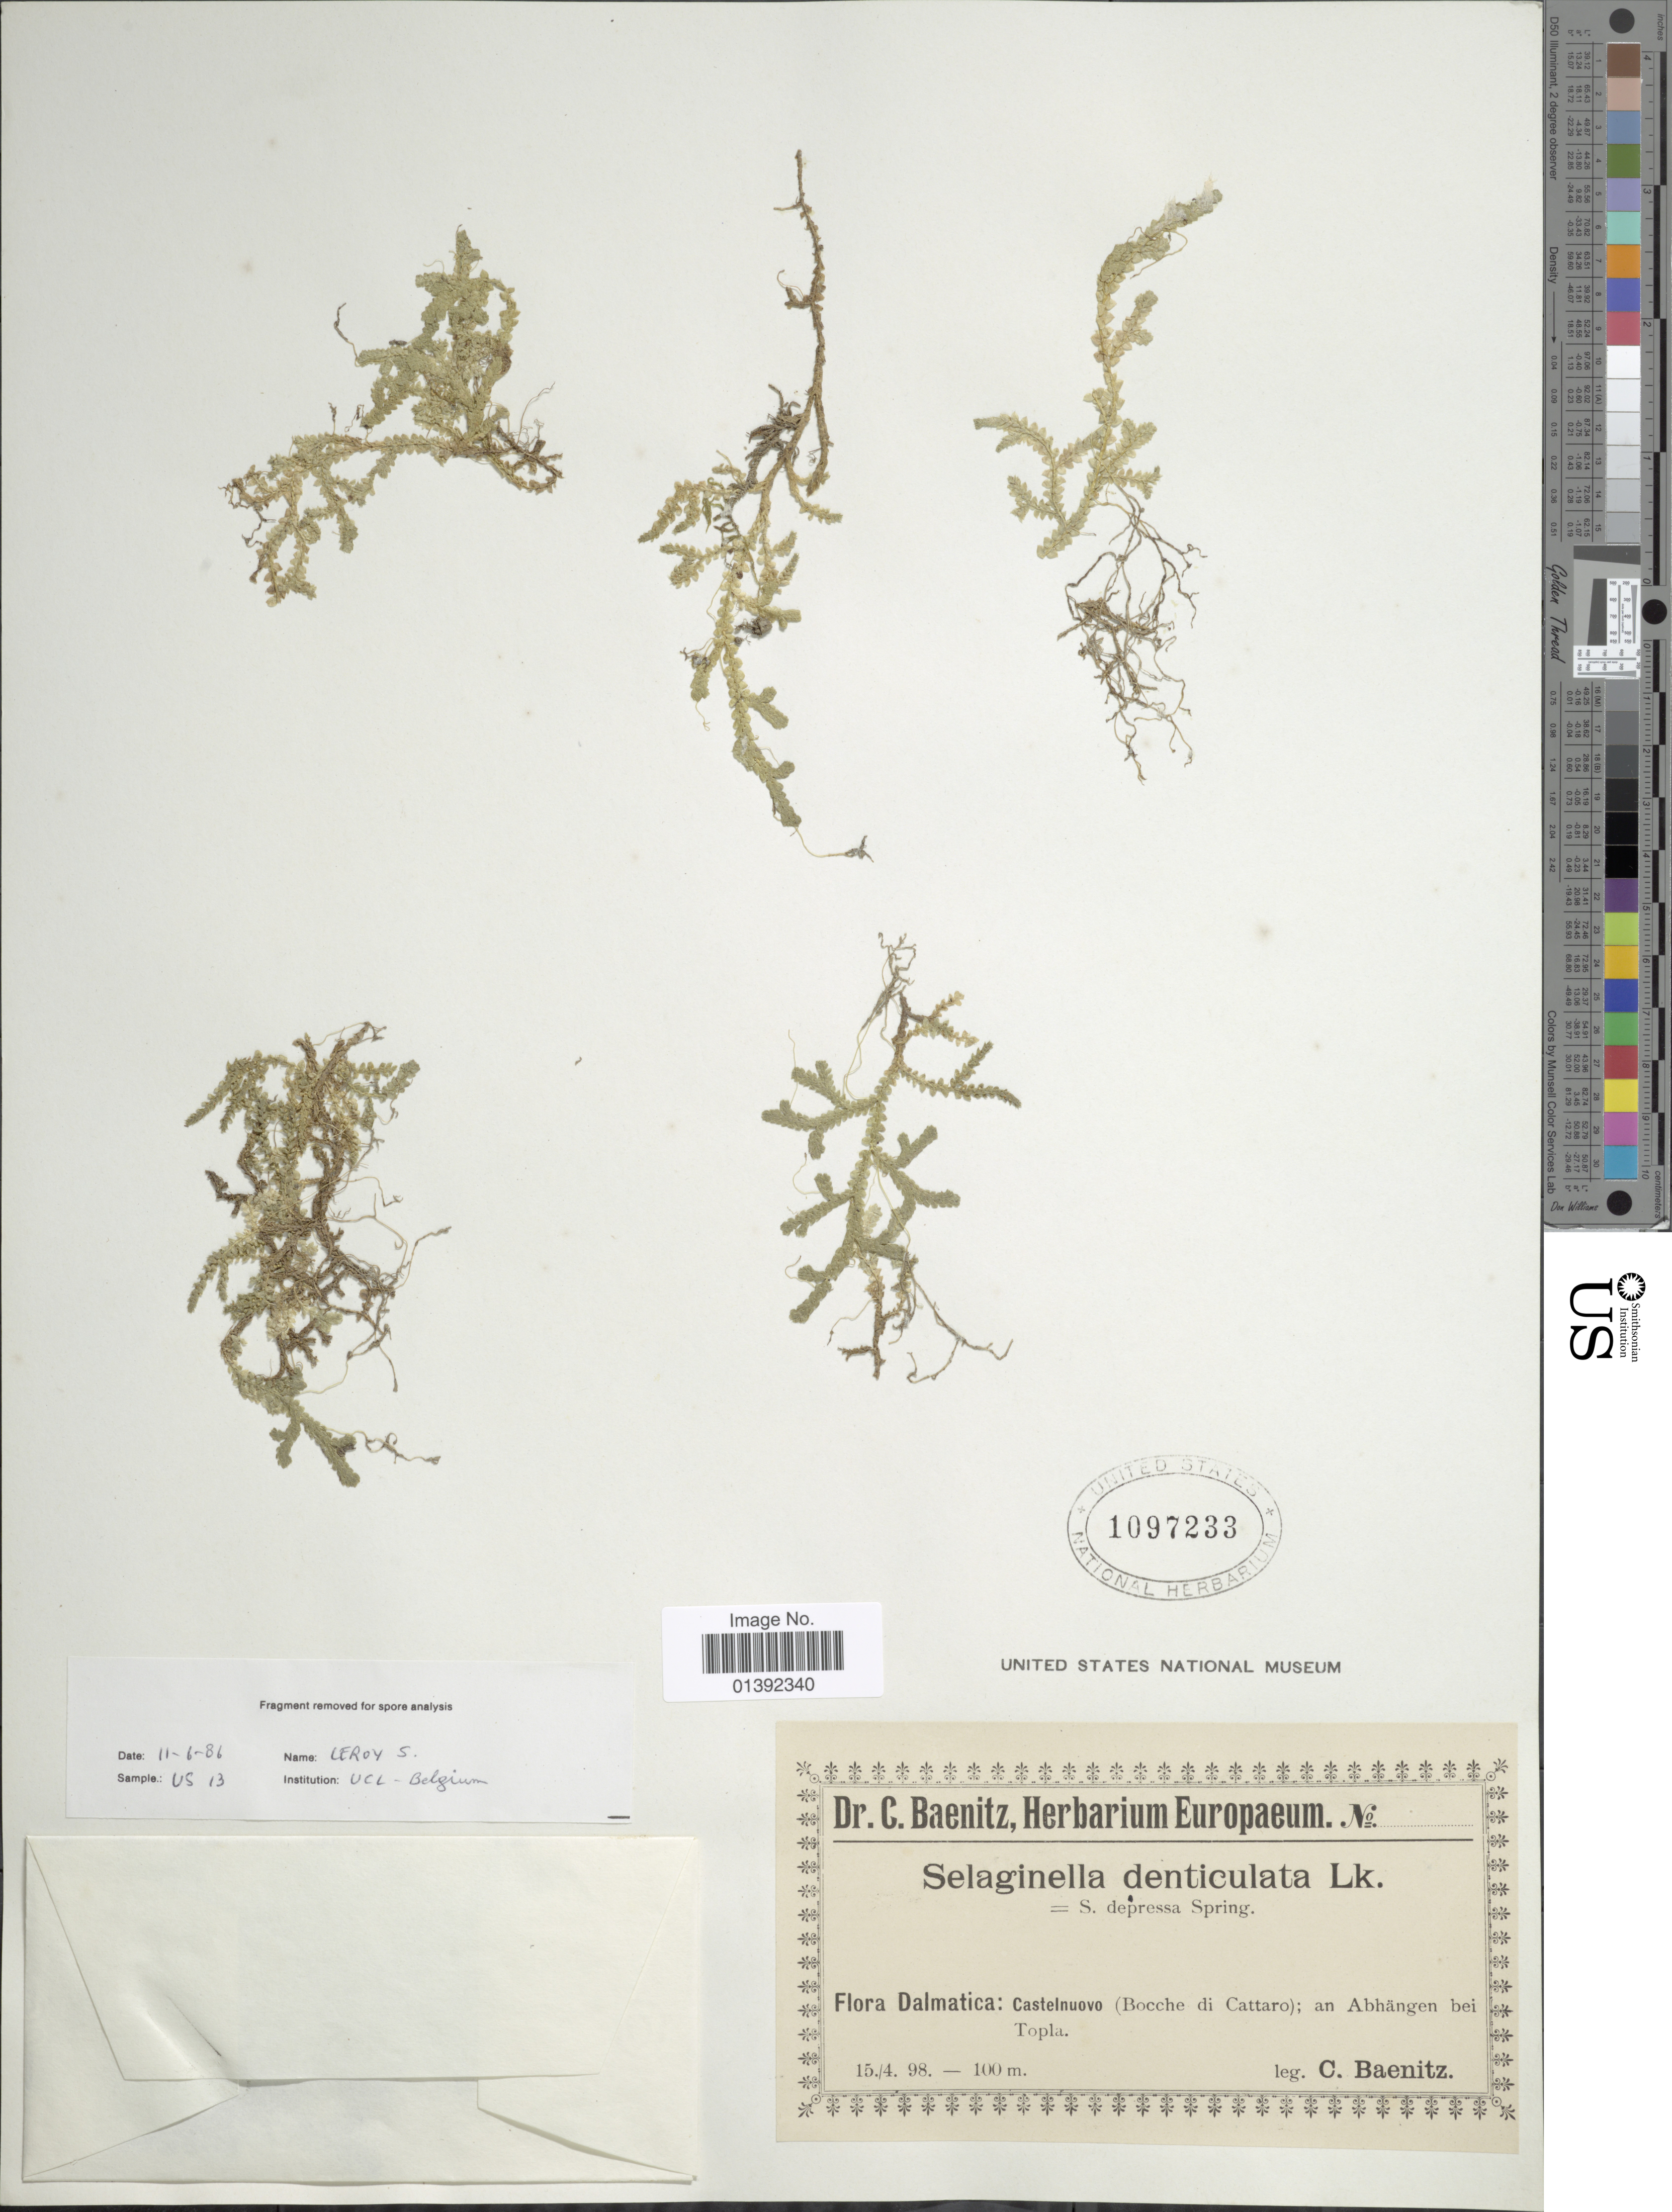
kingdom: Plantae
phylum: Tracheophyta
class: Lycopodiopsida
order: Selaginellales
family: Selaginellaceae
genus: Selaginella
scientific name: Selaginella denticulata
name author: (L.) Spring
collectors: C. G. Baenitz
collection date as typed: Transcribed d/m/y: 15/4/98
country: Croatia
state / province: Split-Dalmatia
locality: Castelnuovo (Bocche di Cattaro); an Abhangen bei Topla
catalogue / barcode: US 1097233